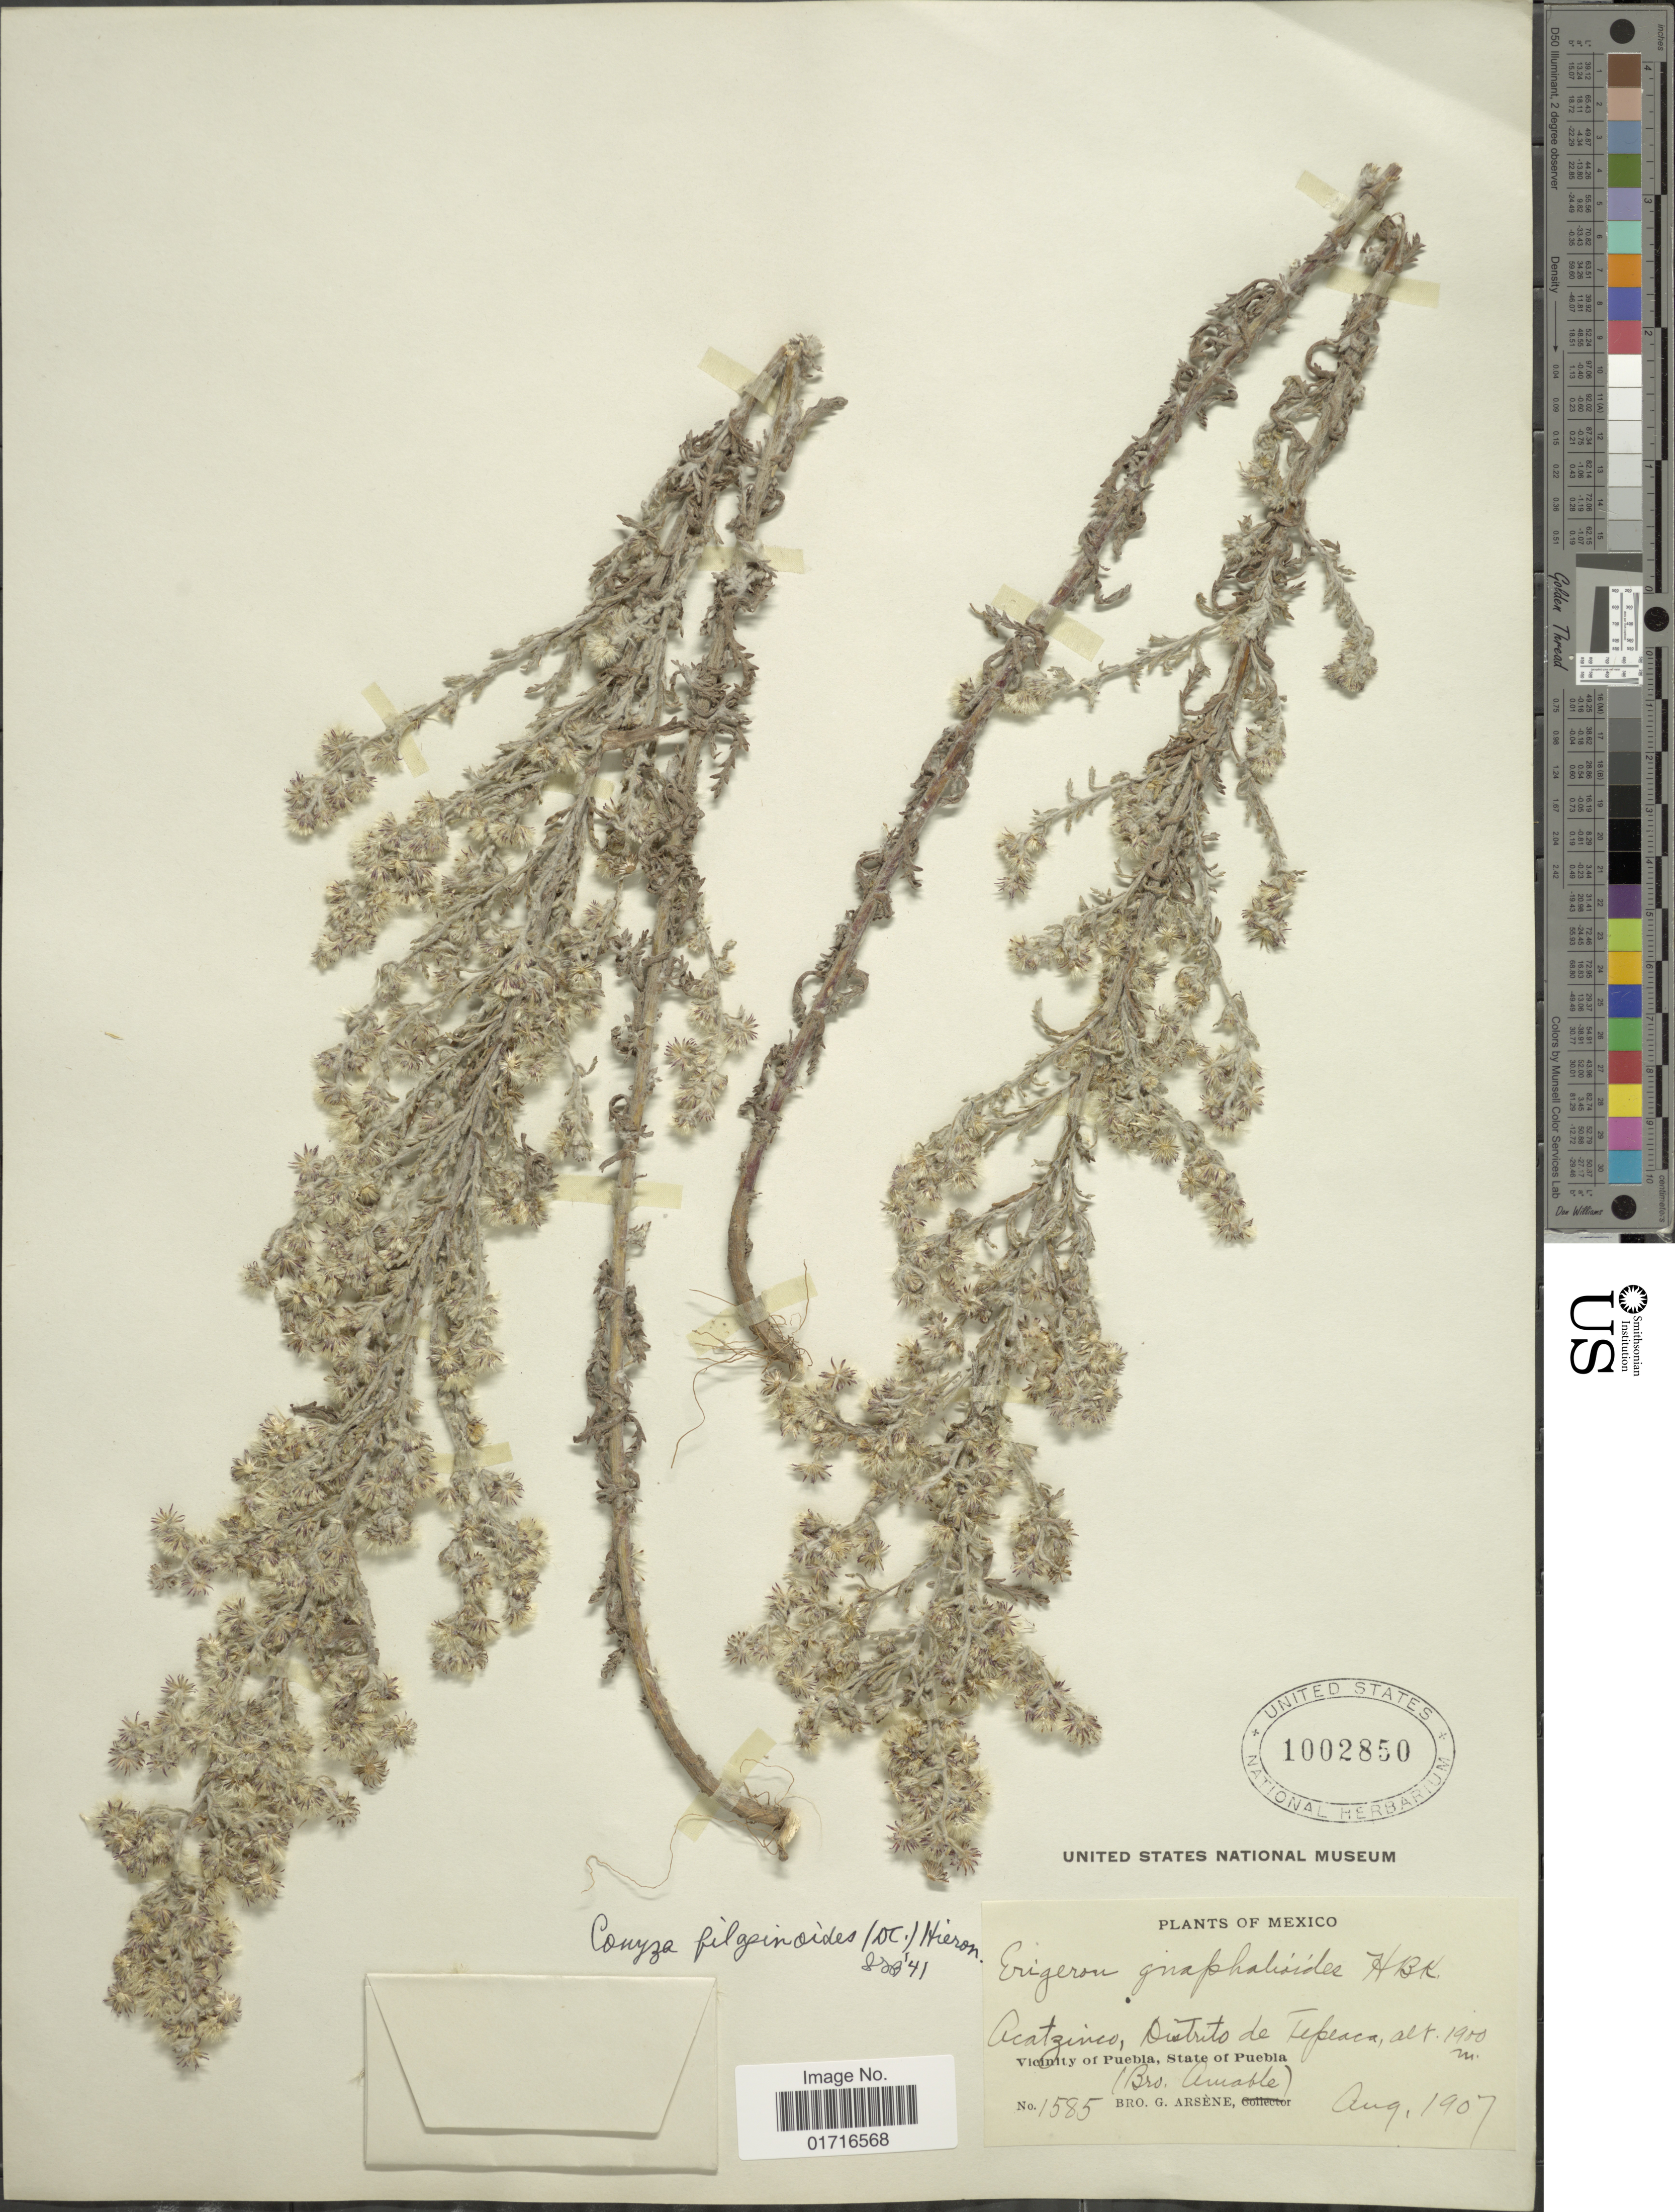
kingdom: Plantae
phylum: Tracheophyta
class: Magnoliopsida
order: Asterales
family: Asteraceae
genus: Conyza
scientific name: Conyza filaginoides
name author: (DC.) Hieron.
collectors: B. Amable & Bro. G. Arsène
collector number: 1585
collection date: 1907-08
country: Mexico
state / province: Puebla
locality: Acatzinco, Distrito de Tepeaca, Vicinity of Puebla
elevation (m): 1900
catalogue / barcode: US 1002850